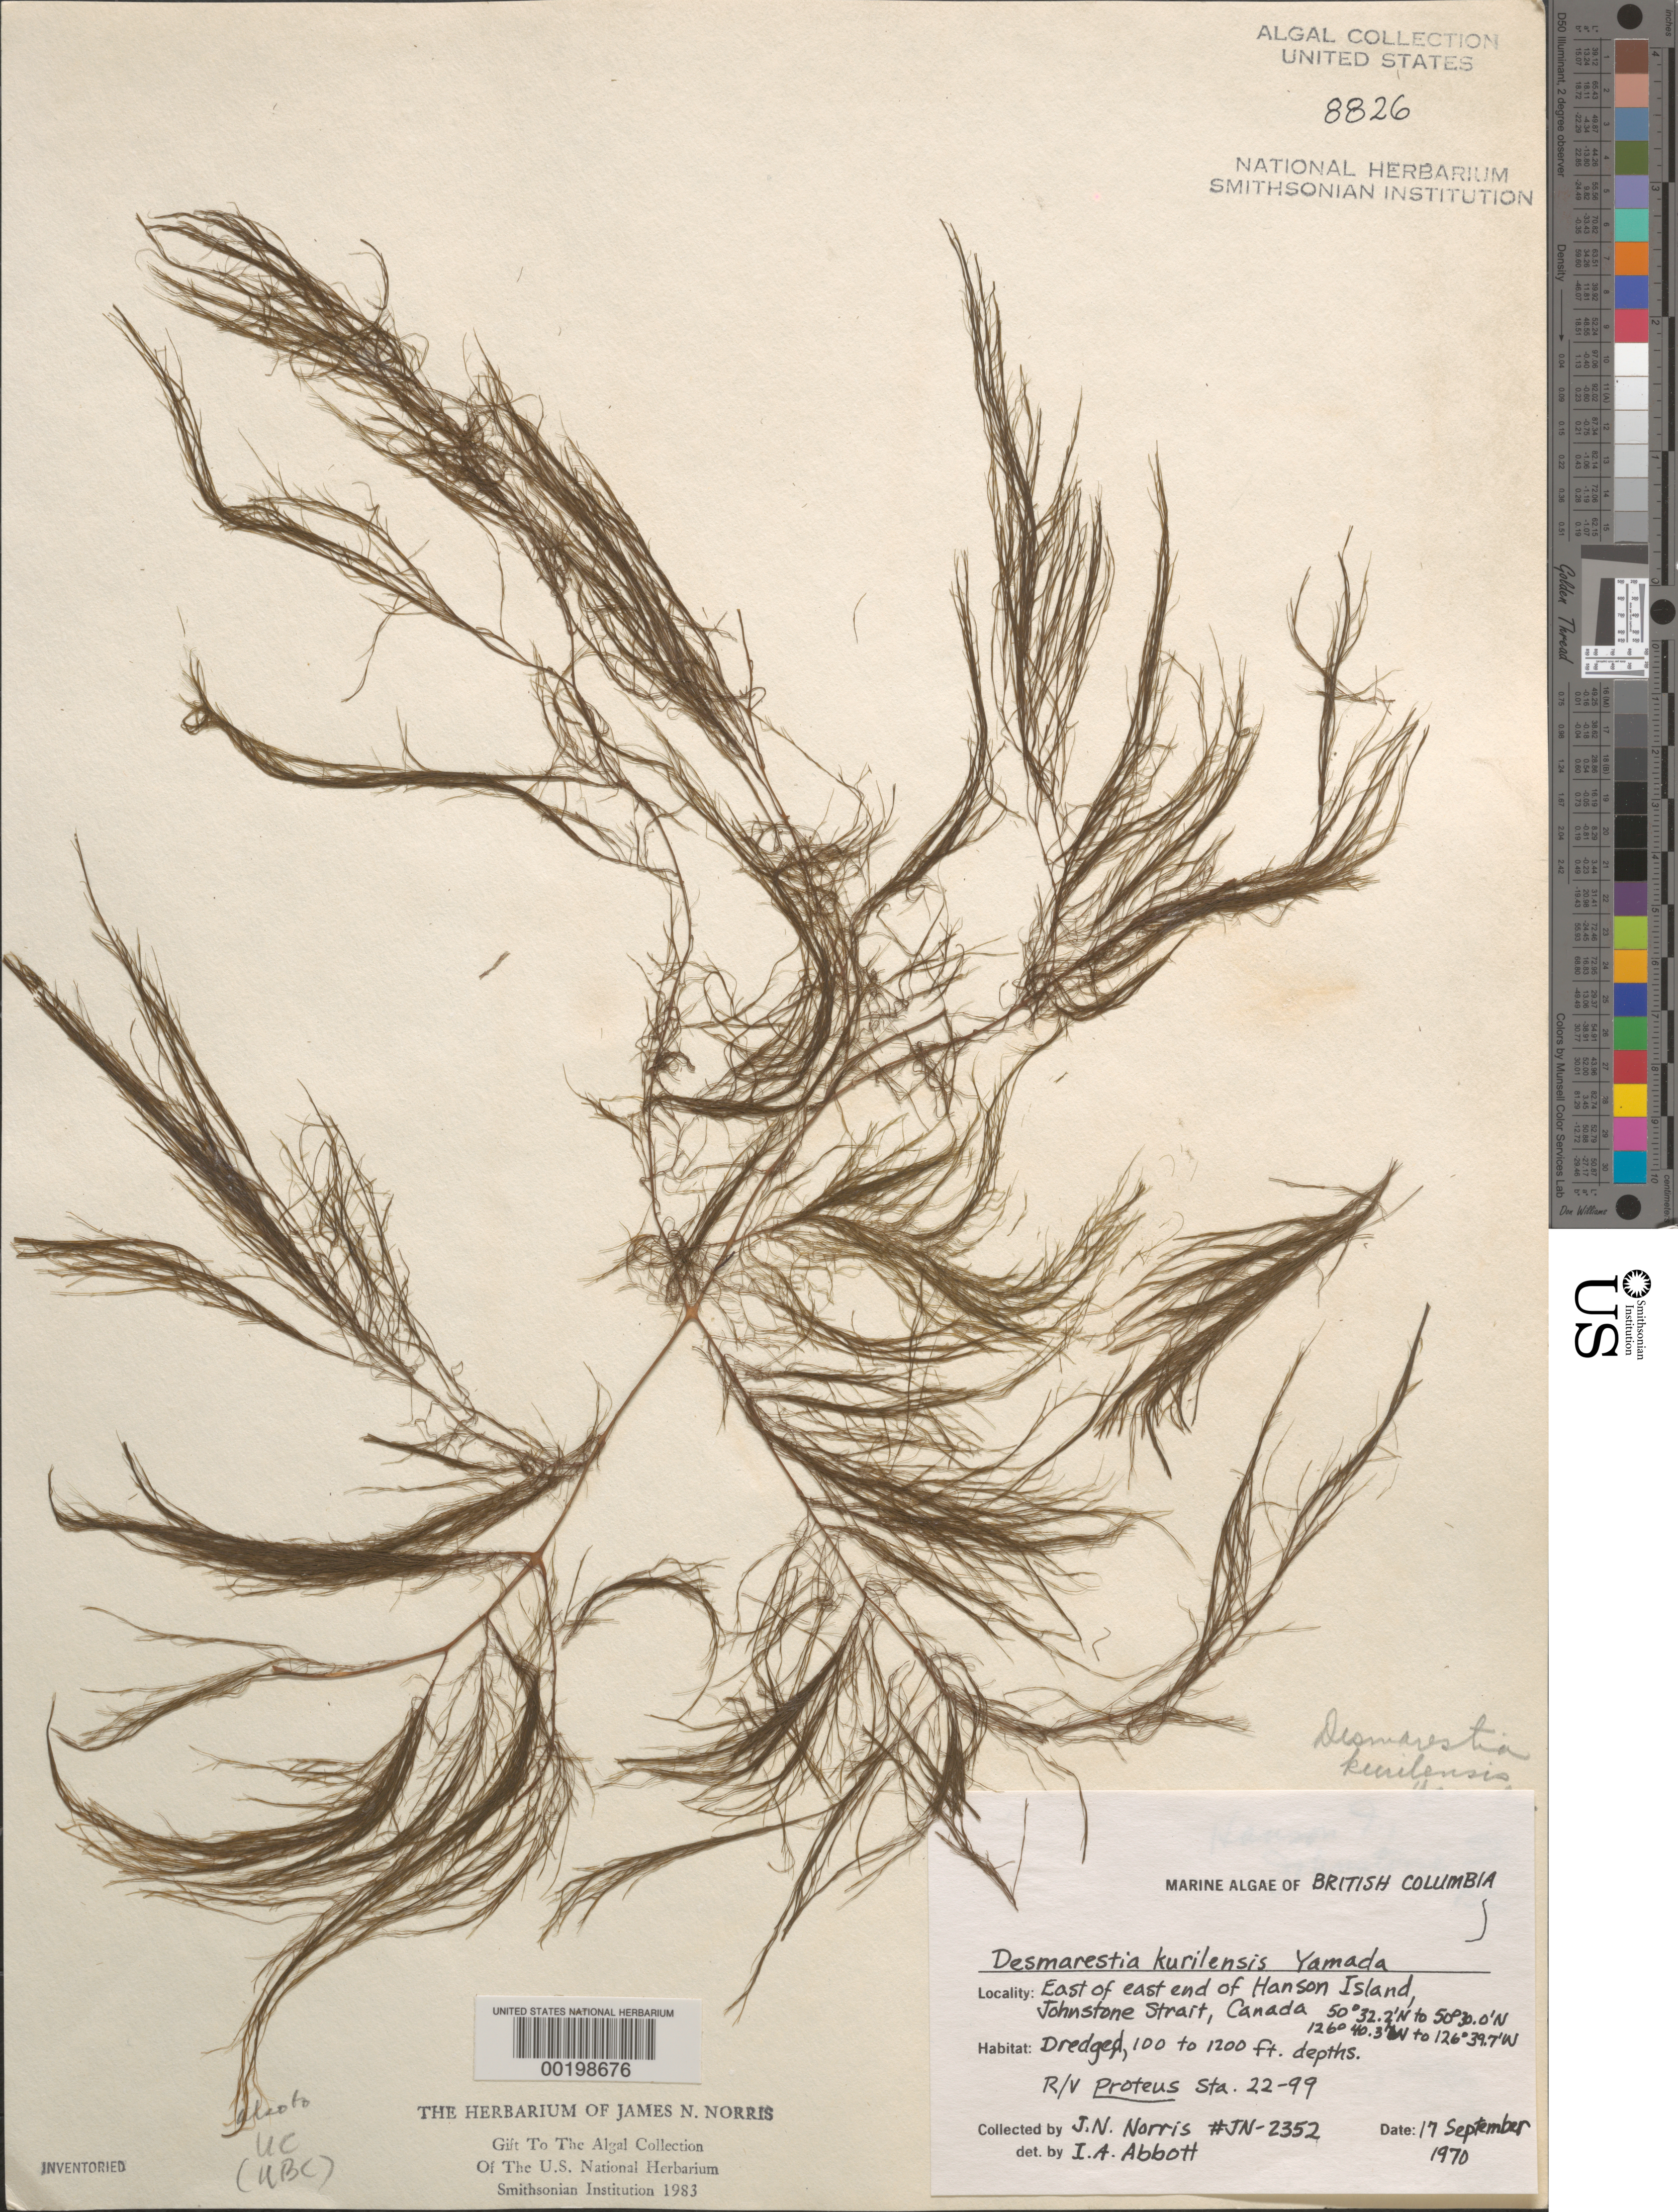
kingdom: Chromista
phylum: Ochrophyta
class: Phaeophyceae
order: Desmarestiales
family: Desmarestiaceae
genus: Desmarestia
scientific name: Desmarestia kurilensis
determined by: Abbott, Isabella A.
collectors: J. N. Norris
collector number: Jn-2352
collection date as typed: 17 Sep 1970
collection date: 1970-09-17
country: Canada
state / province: British Columbia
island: Hanson Island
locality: Johnstone Strait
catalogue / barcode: US 8826